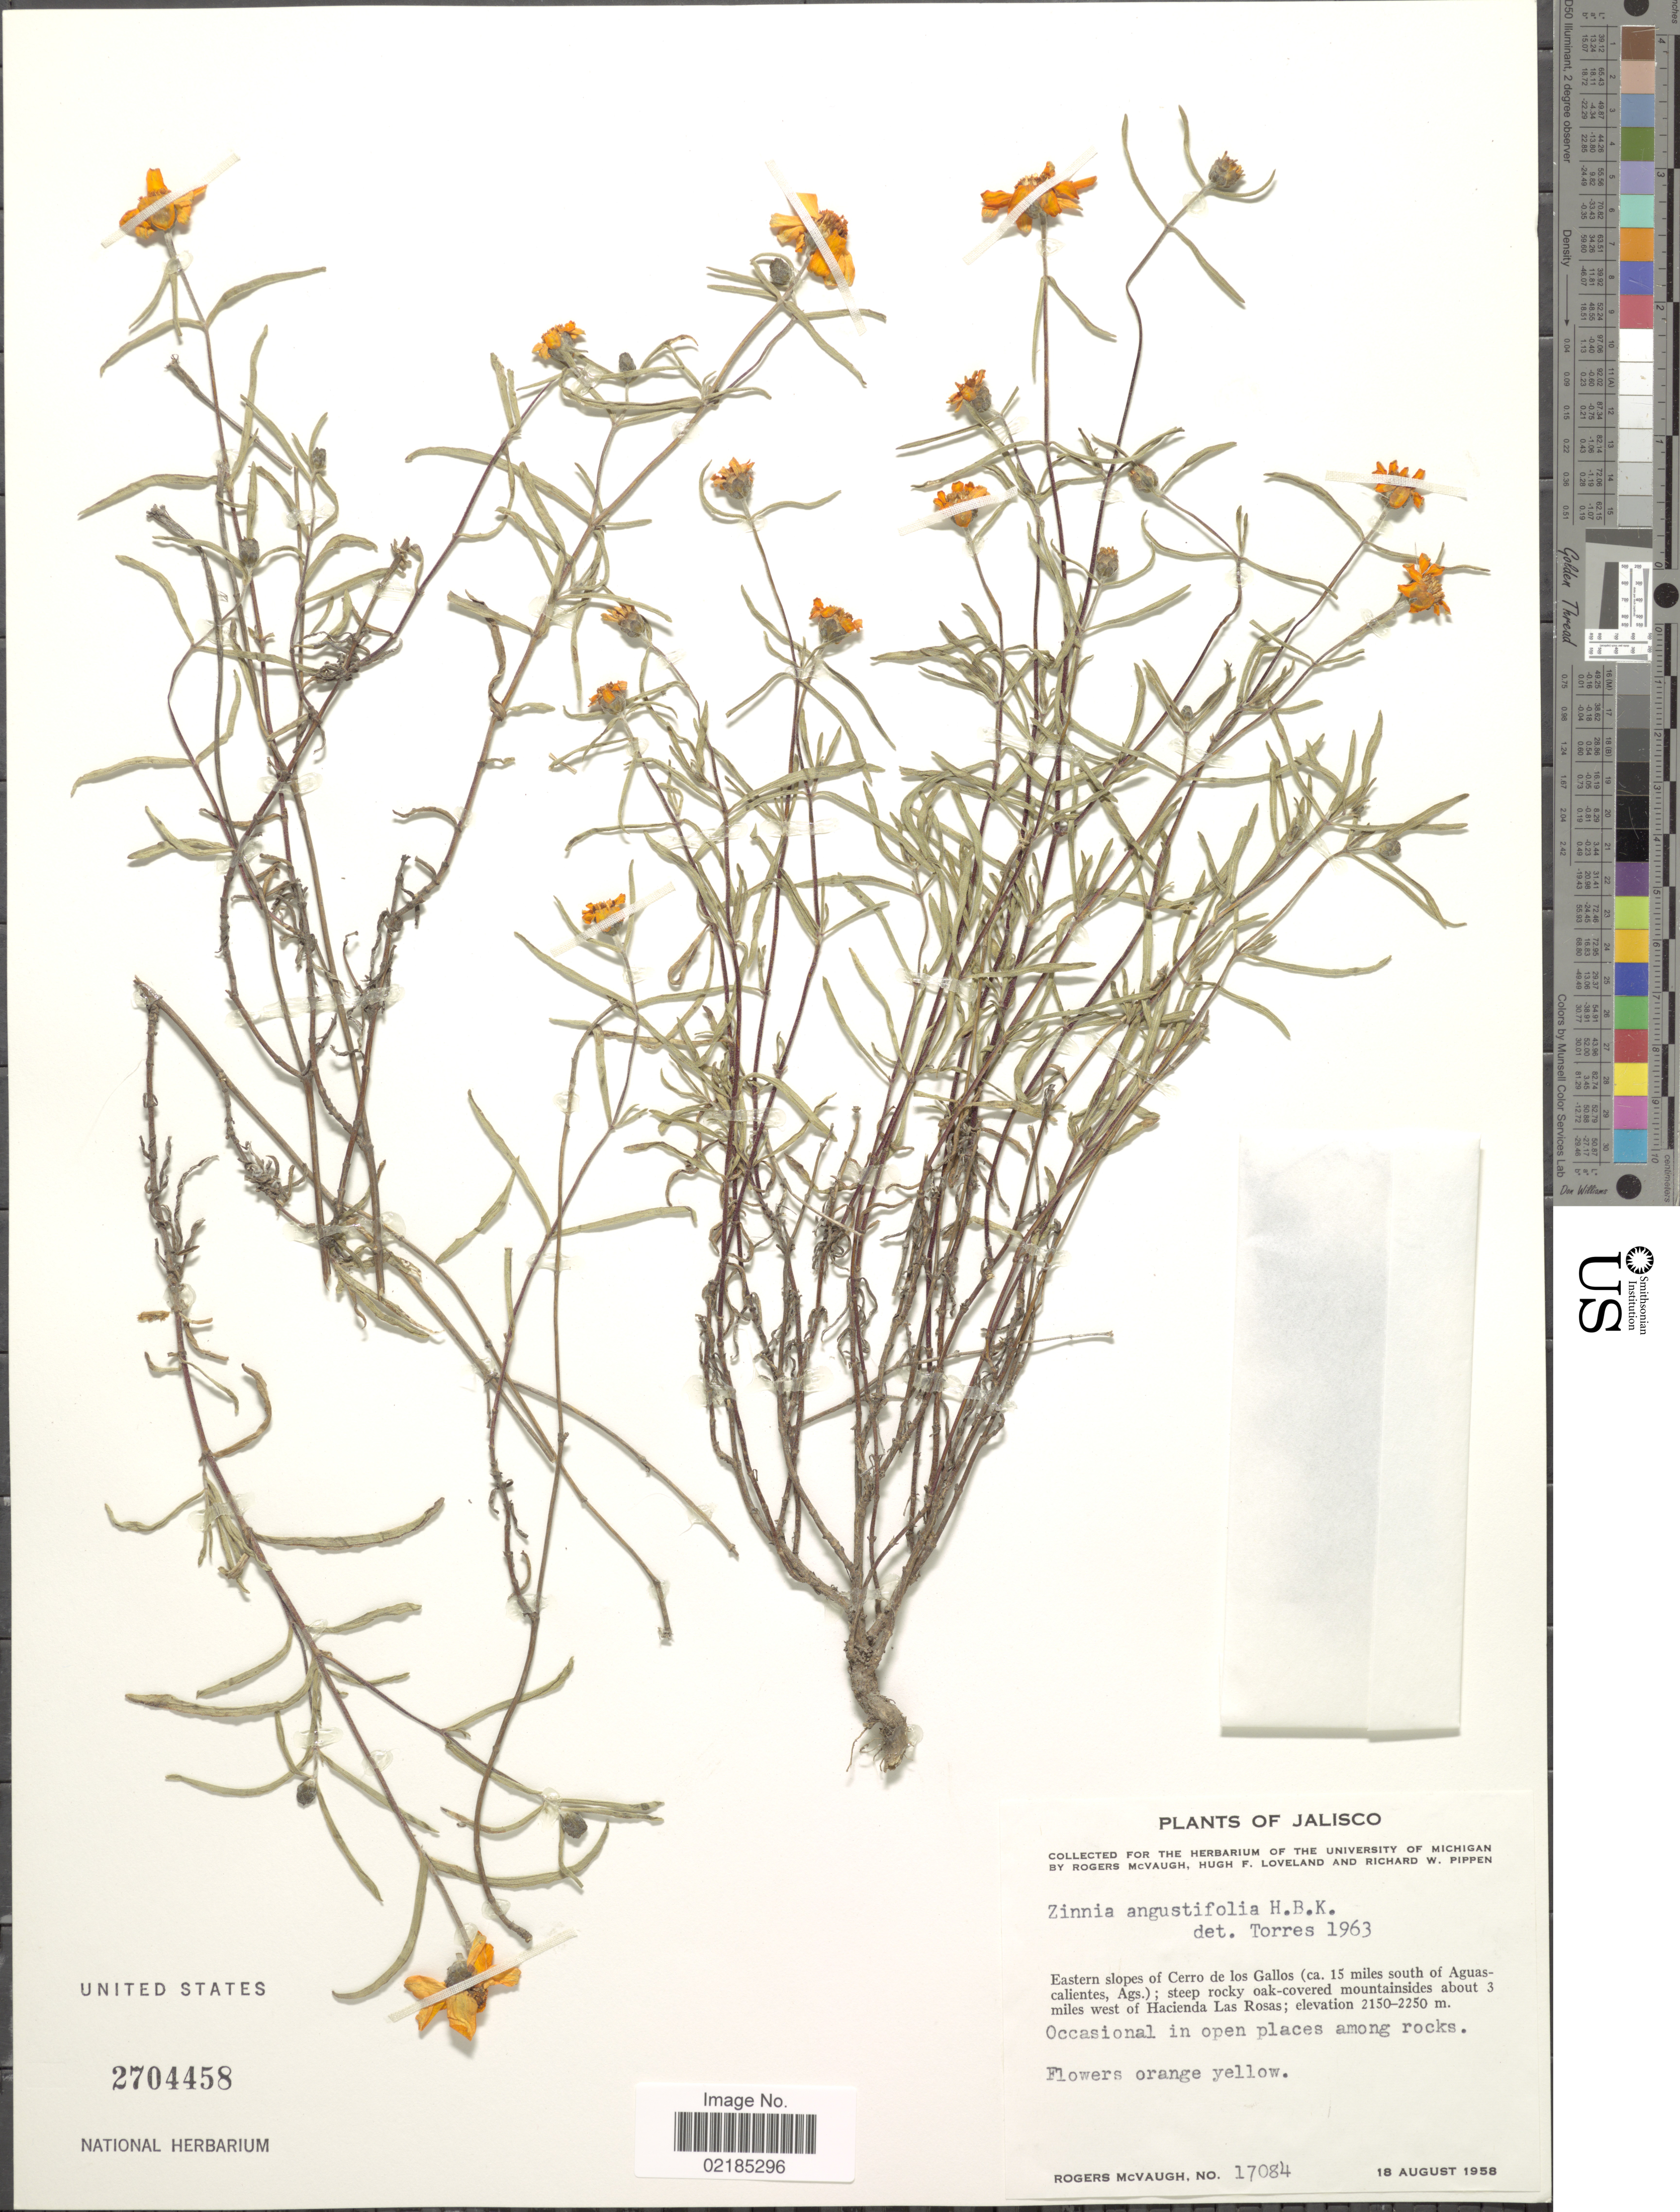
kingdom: Plantae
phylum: Tracheophyta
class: Magnoliopsida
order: Asterales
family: Asteraceae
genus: Zinnia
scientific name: Zinnia angustifolia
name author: Kunth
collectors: R. McVaugh, H. Loveland & R. W. Pippen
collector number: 17084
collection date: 1958-08-18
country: Mexico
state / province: Jalisco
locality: Eastern slopes of cerro de los Gallos (ca. 15 miles south of Aguascalientes, Ags.), about 3 miles west of Hacienda Las Rosas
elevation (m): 2150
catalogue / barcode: US 2704458